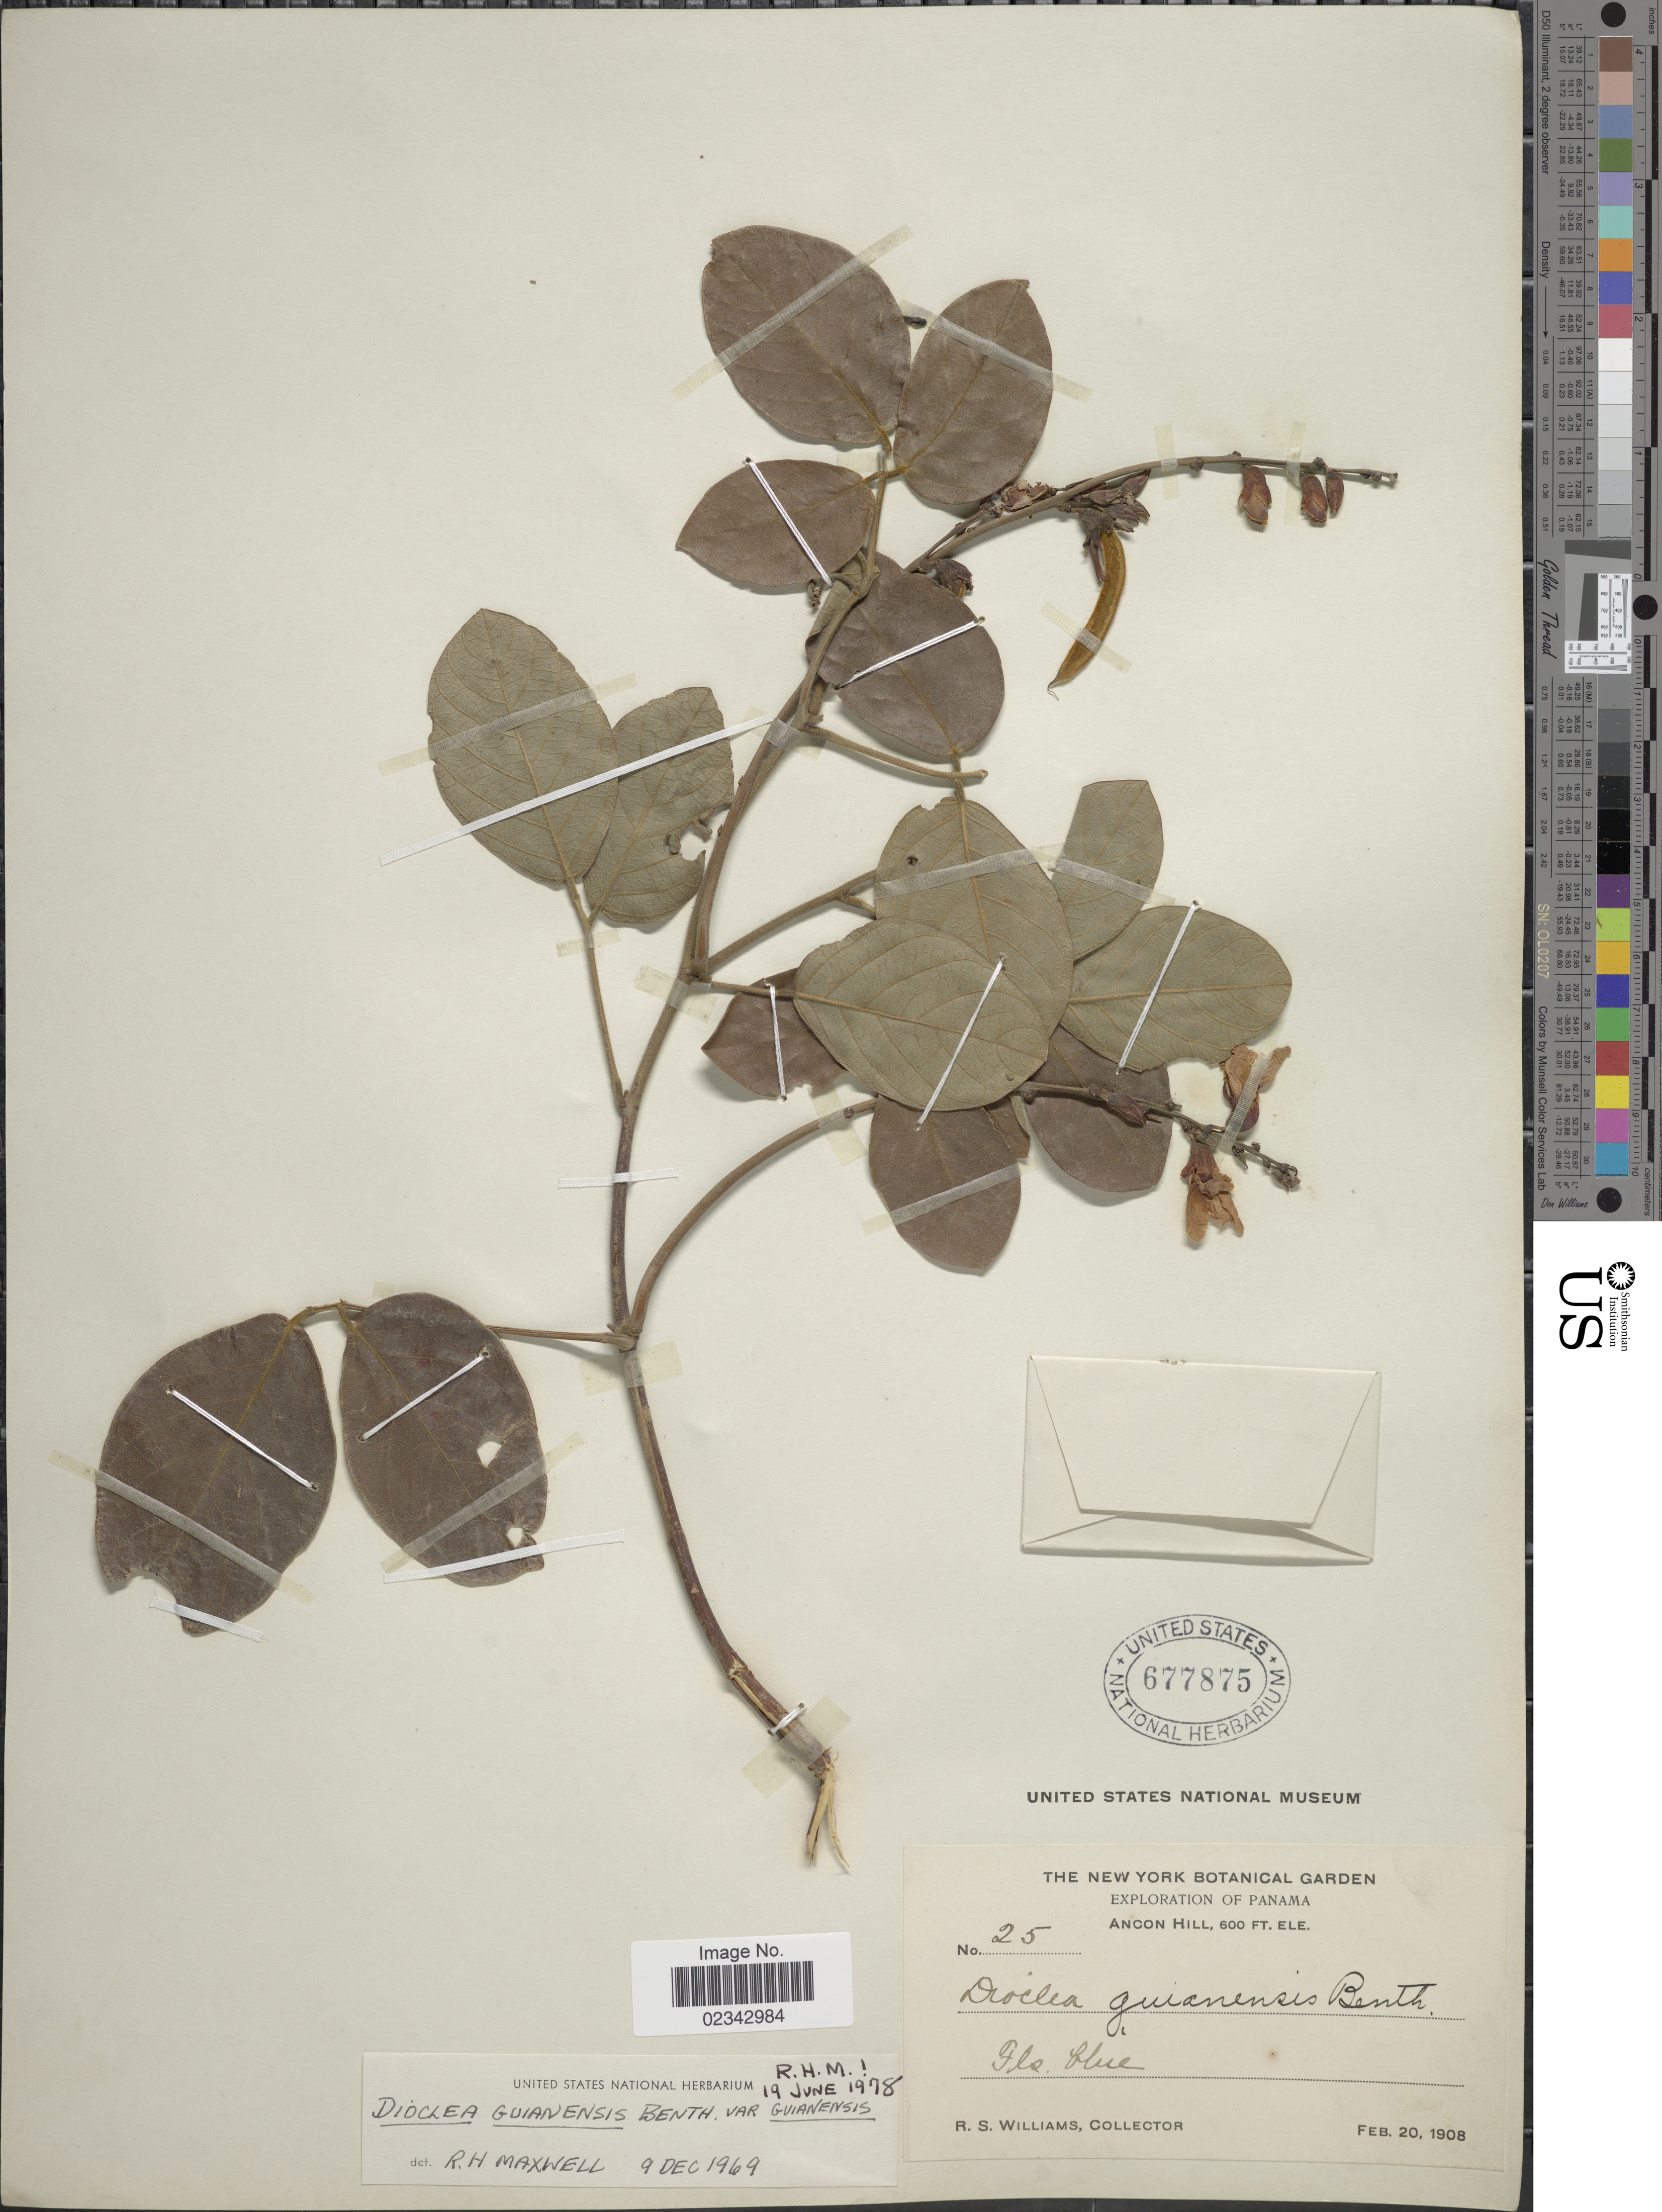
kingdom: Plantae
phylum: Tracheophyta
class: Magnoliopsida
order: Fabales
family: Fabaceae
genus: Dioclea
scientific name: Dioclea guianensis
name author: Benth.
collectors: R. S. Williams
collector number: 25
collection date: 1908-02-20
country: Panama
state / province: Panamá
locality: Ancon Hill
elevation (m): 183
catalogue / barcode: US 677875